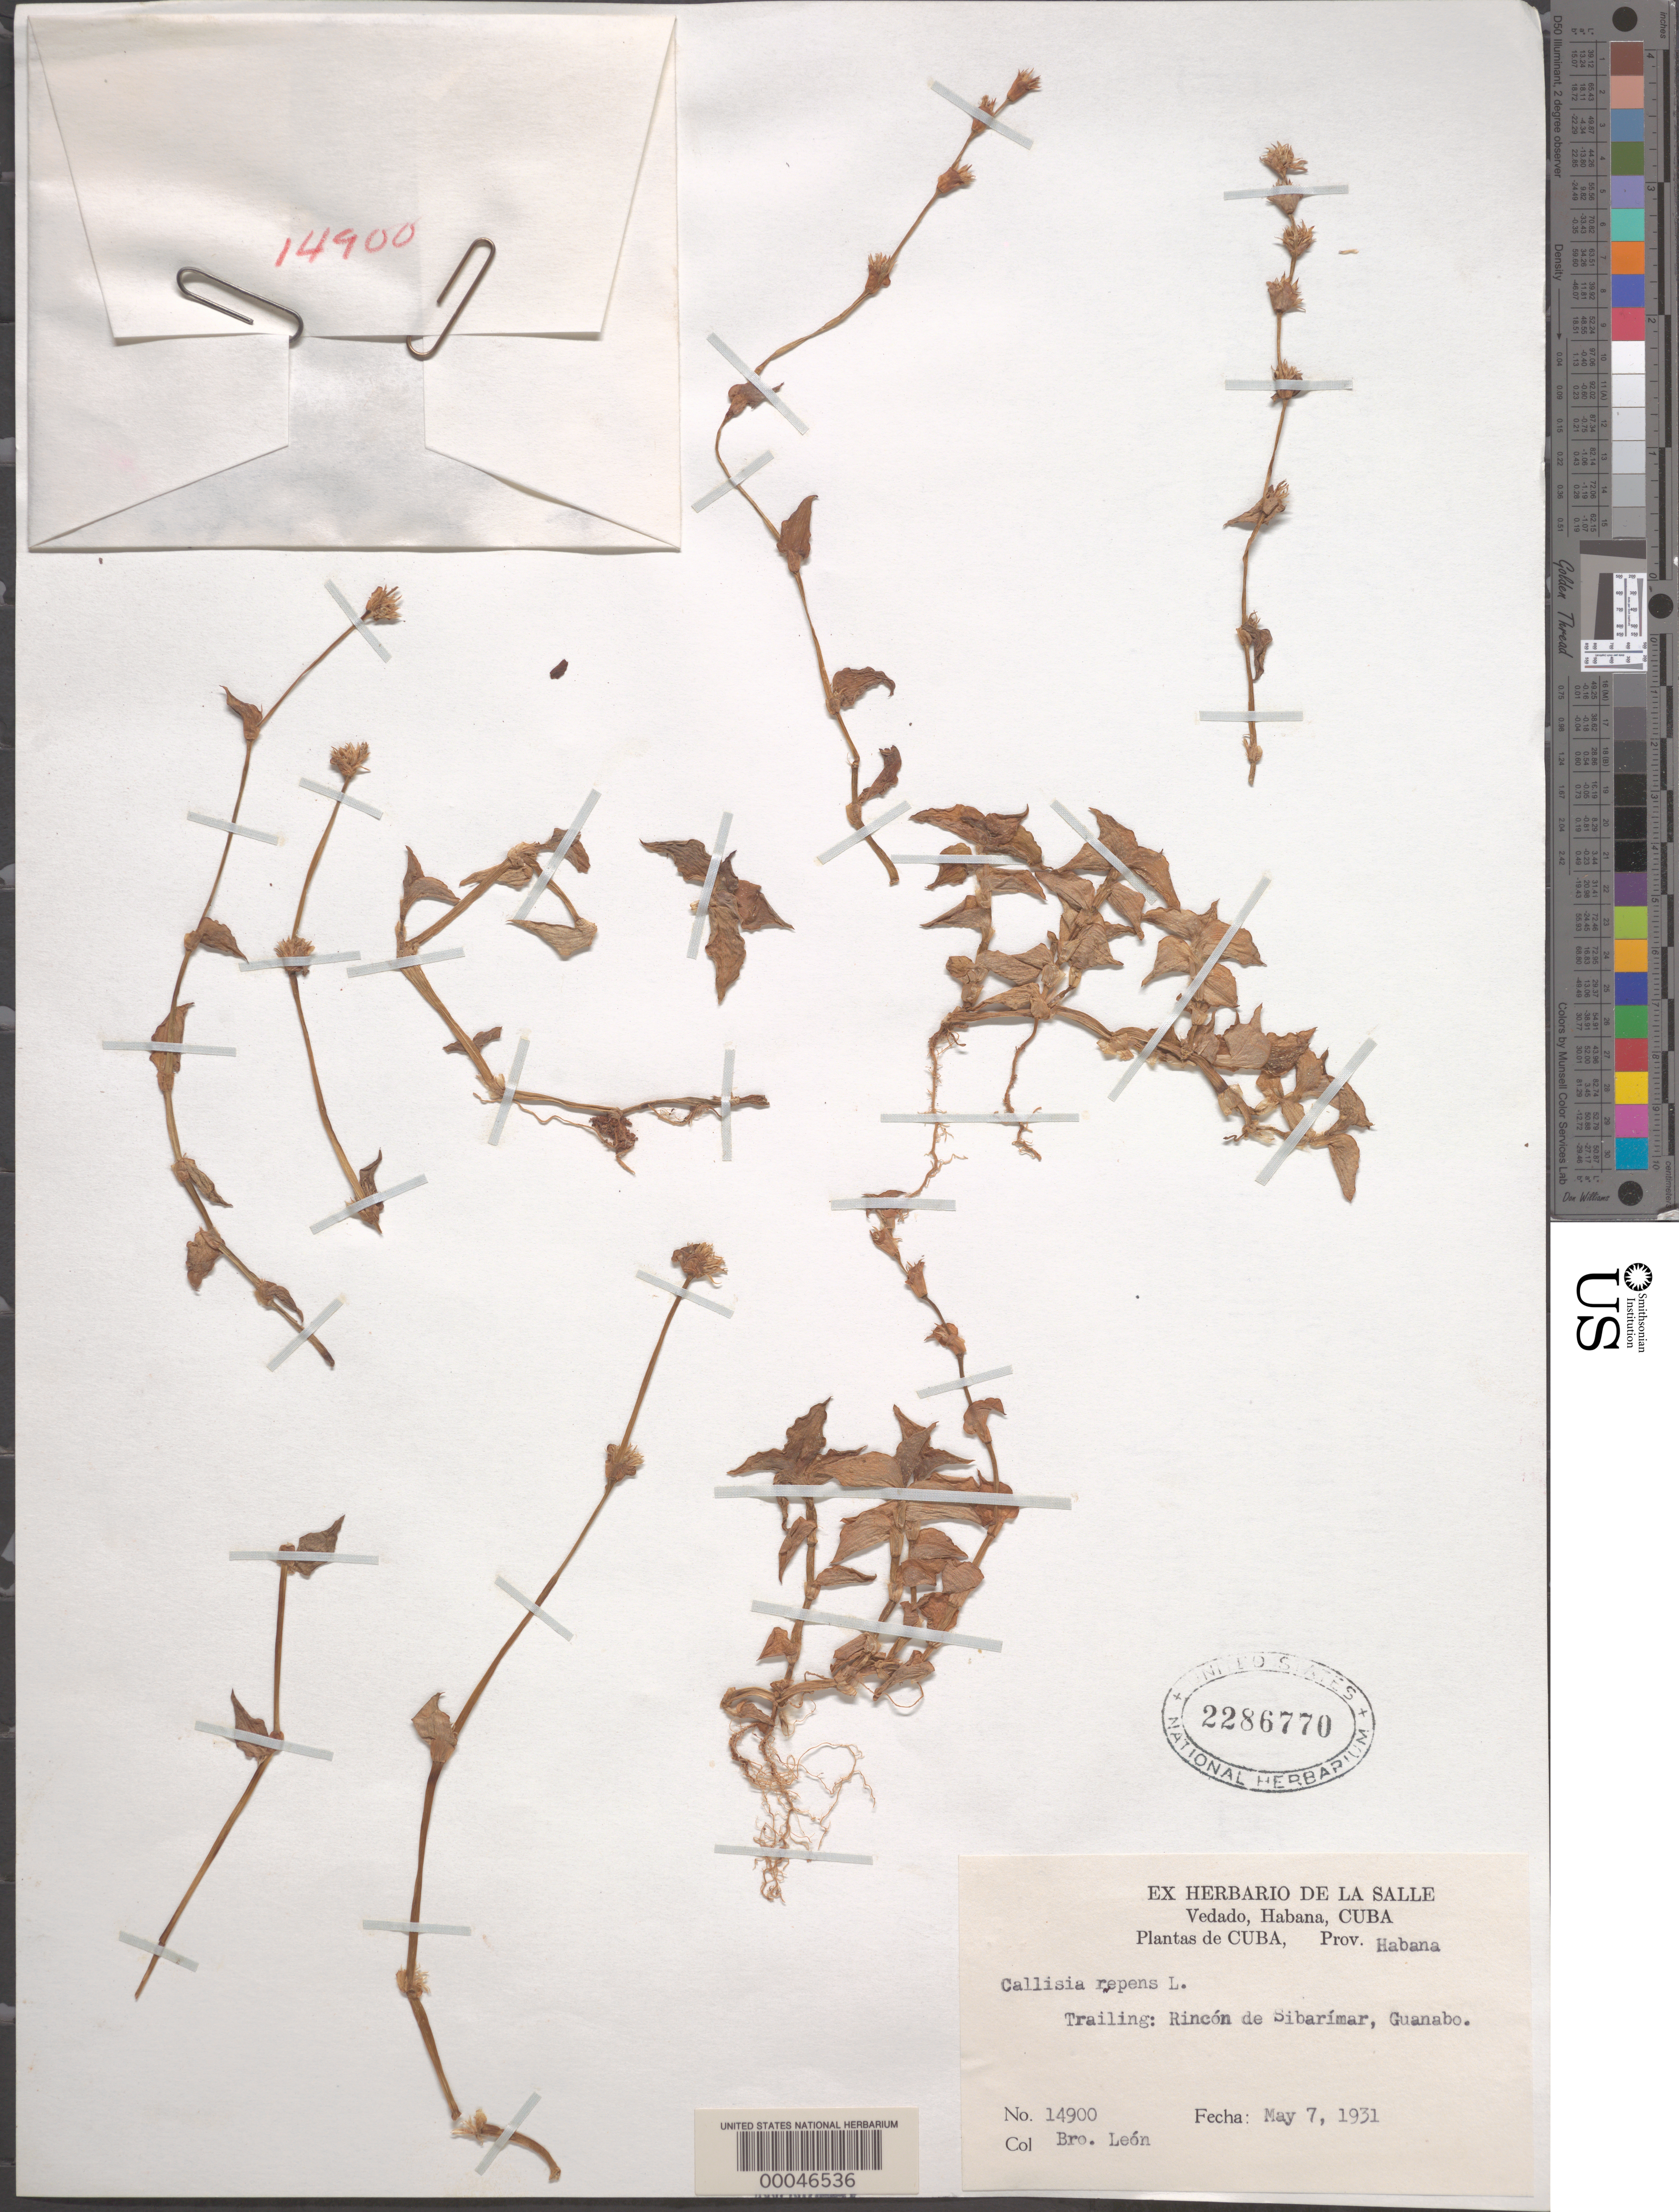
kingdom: Plantae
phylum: Tracheophyta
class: Liliopsida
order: Commelinales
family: Commelinaceae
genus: Callisia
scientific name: Callisia repens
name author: (Jacq.) L.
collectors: Bro. León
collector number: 14900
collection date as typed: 07 May 1931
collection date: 1931-05-07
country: Cuba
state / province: La Habana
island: Greater Antilles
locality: Rinson de sibarimar, guanabo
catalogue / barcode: US 2286770